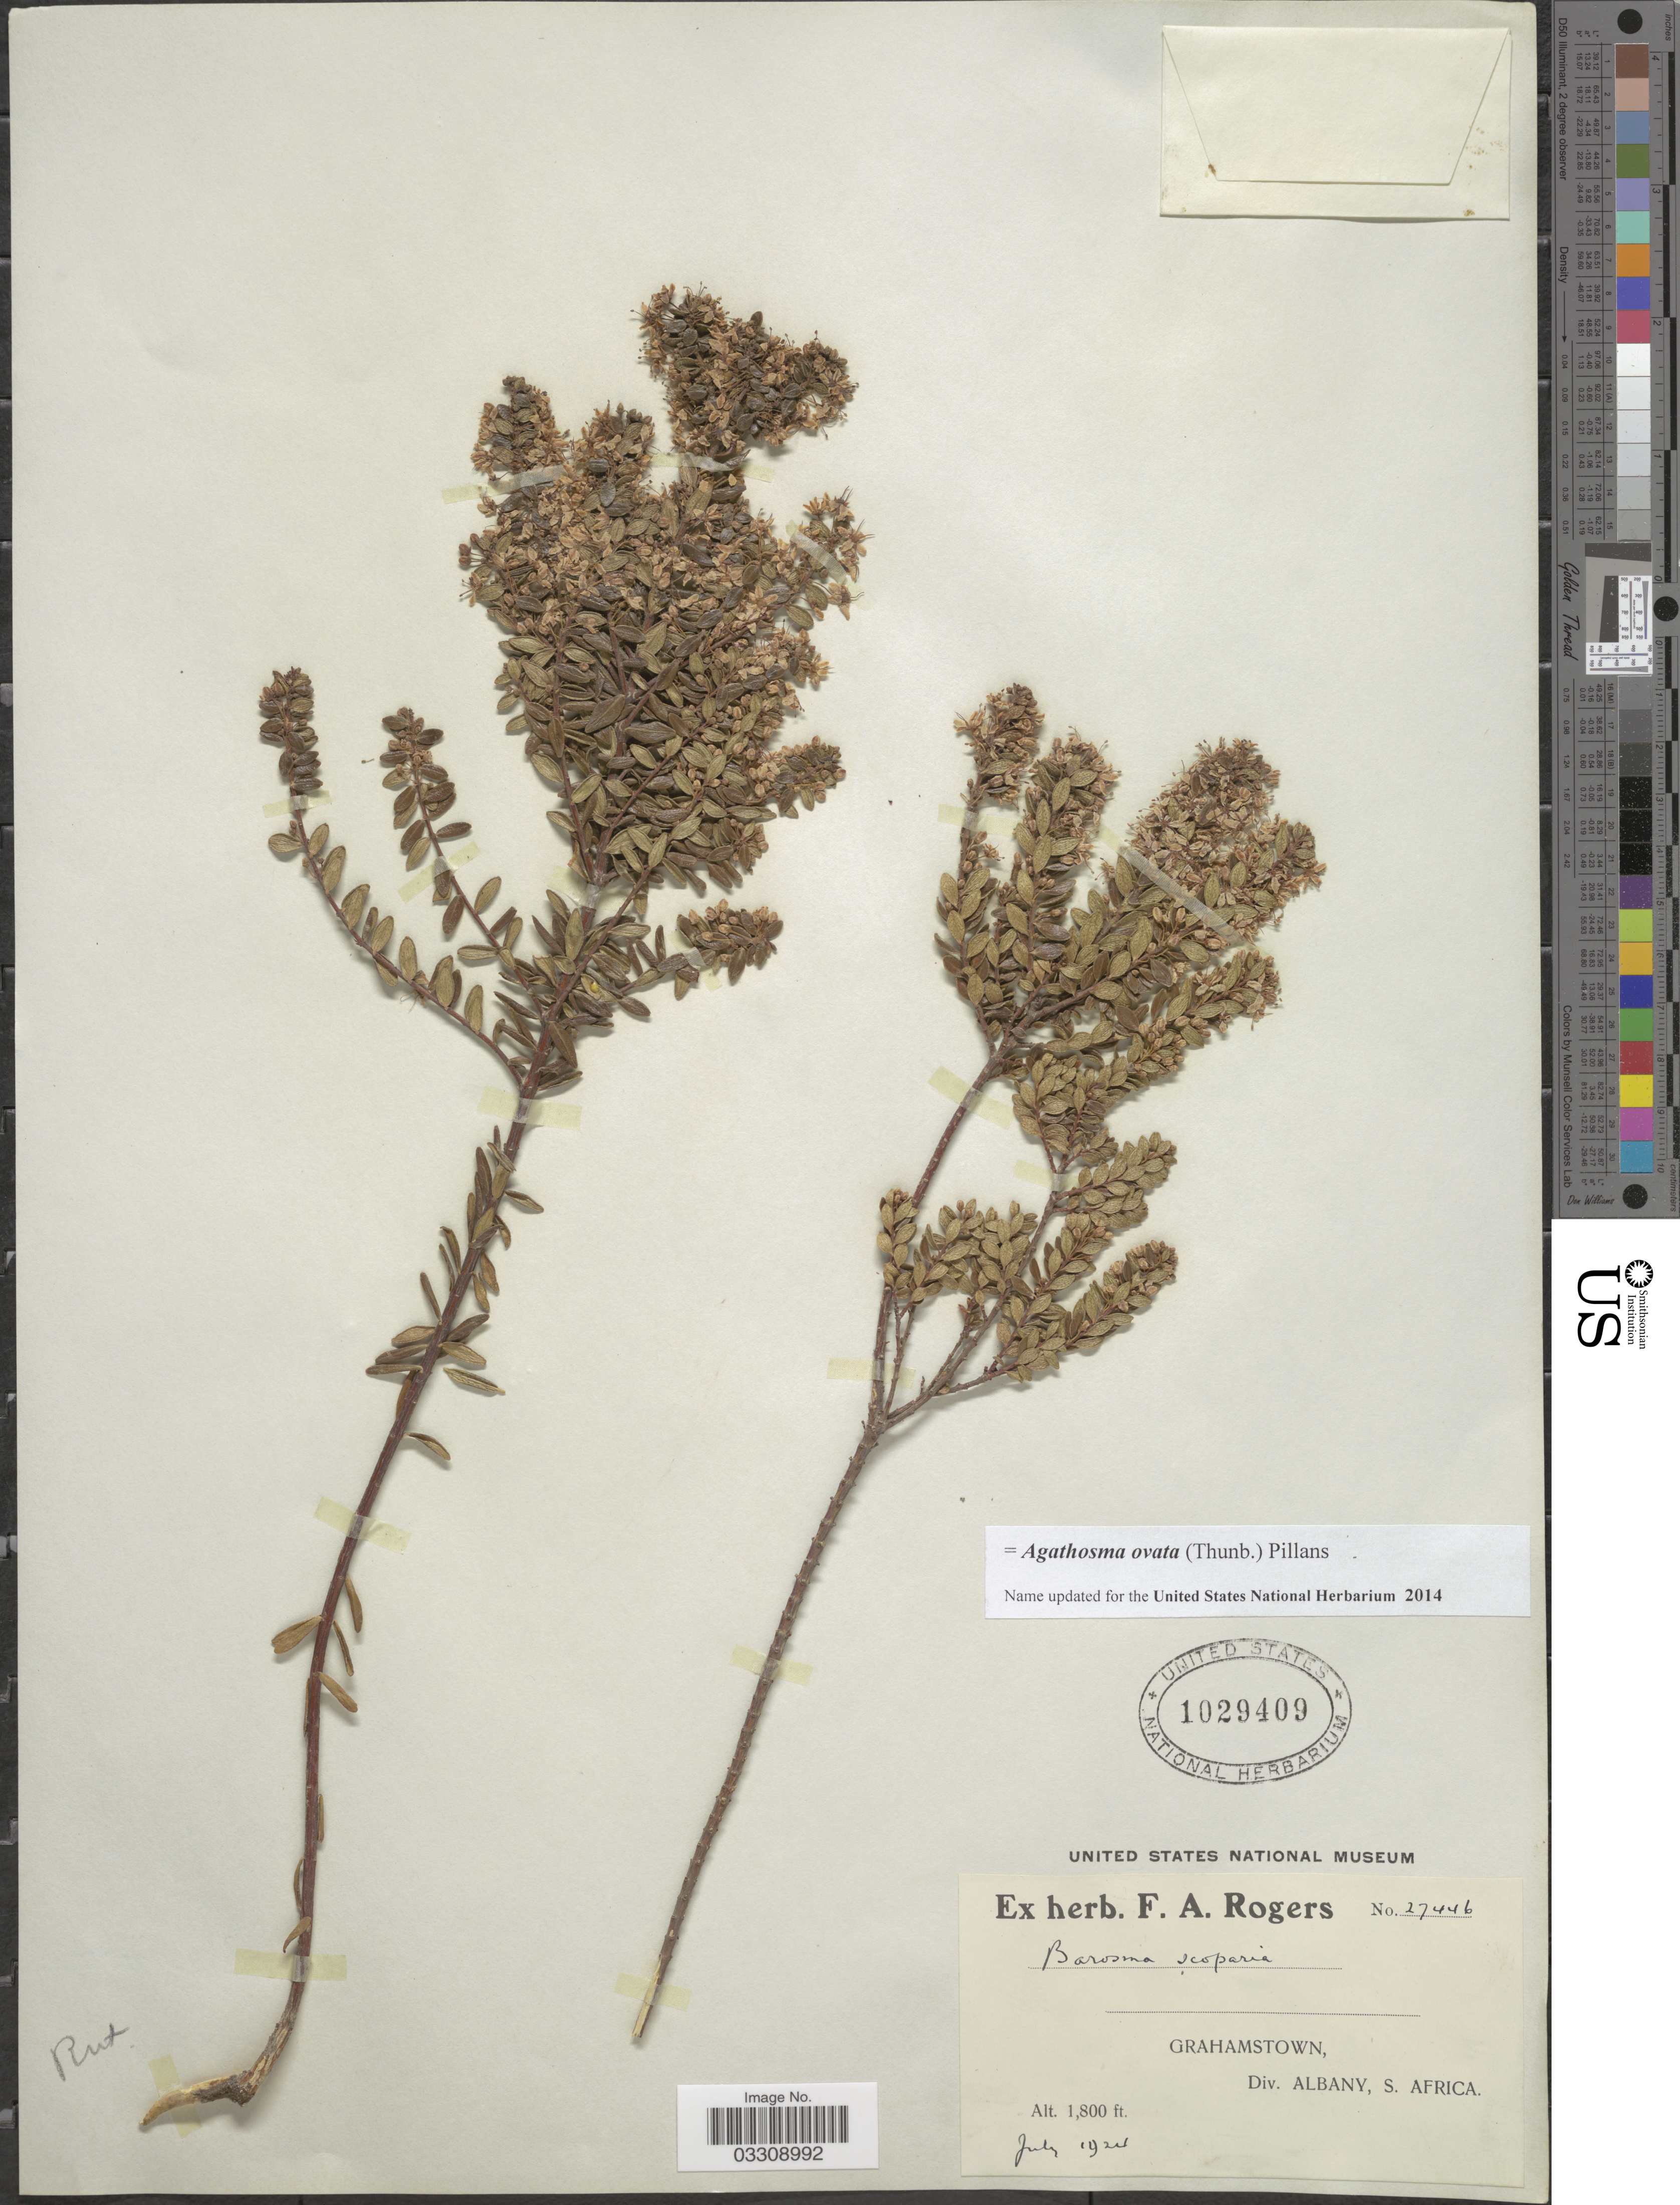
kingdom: Plantae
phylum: Tracheophyta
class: Magnoliopsida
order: Sapindales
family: Rutaceae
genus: Agathosma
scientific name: Agathosma ovata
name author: (Thunb.) Pillans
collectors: ex herb. F. A. Rogers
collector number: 27446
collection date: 1924-07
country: South Africa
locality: Grahamstown, Div. Albany, S. Africa.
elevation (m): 549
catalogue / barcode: US 1029409